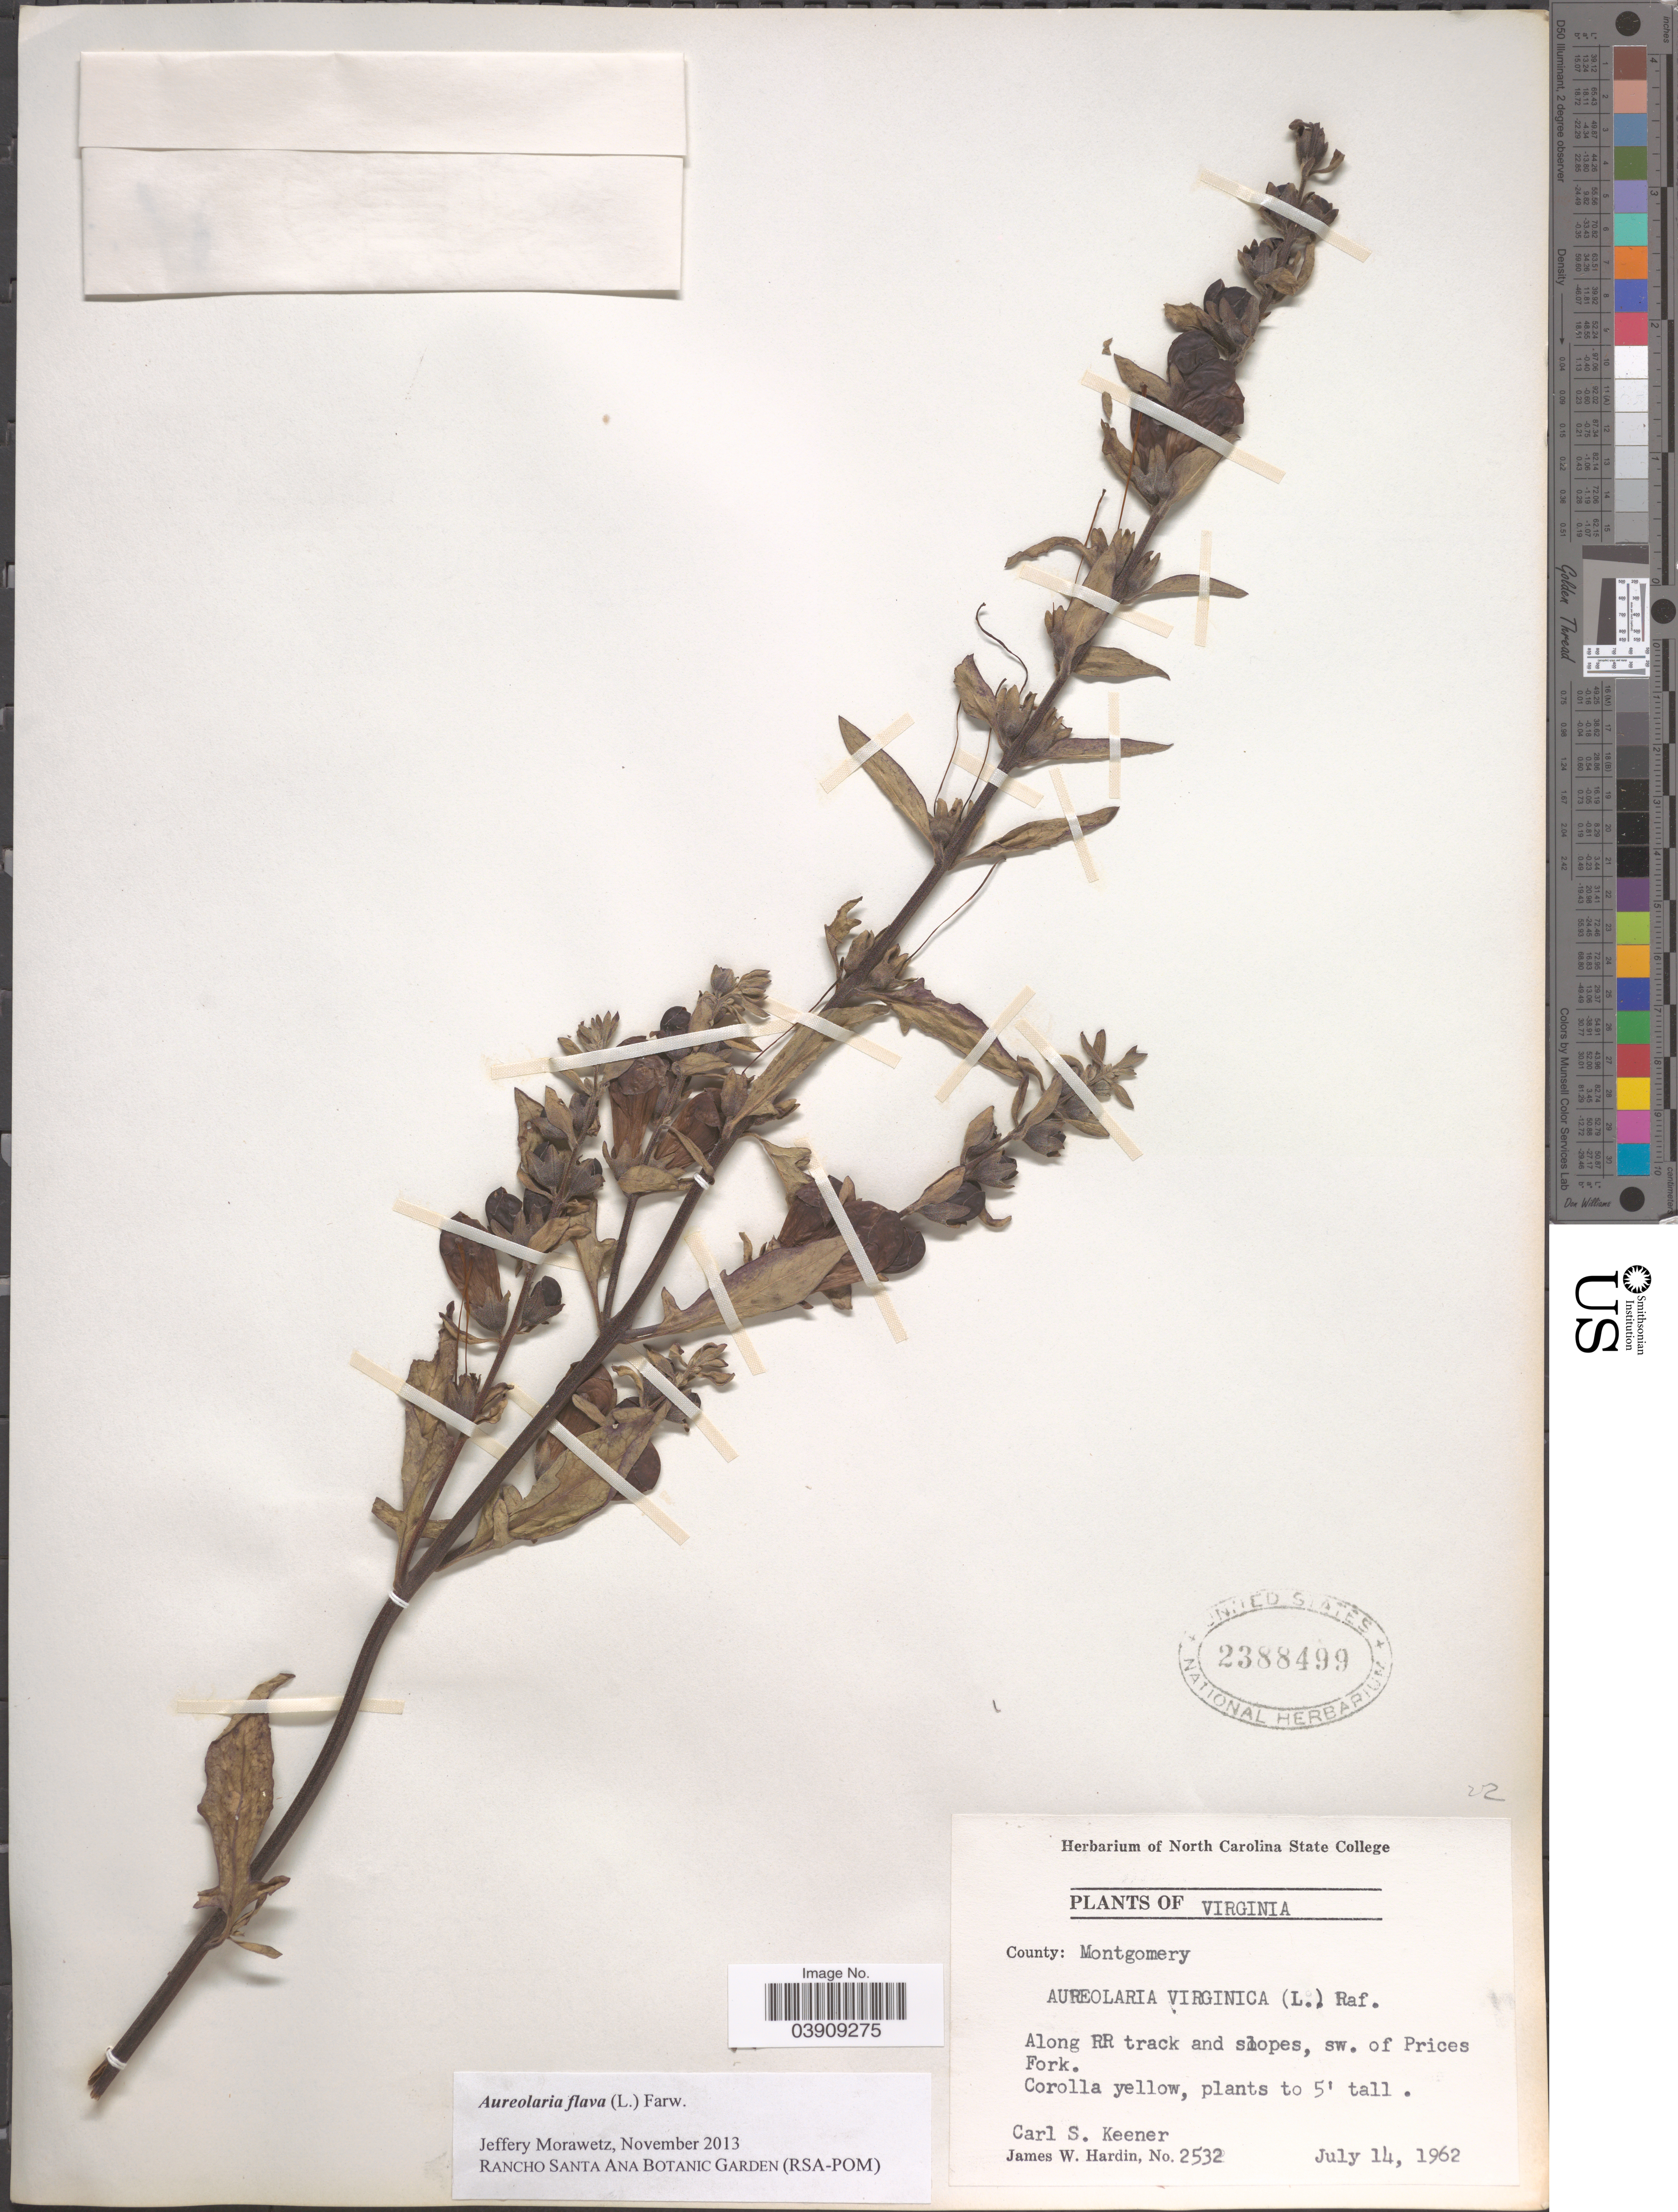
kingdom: Plantae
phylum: Tracheophyta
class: Magnoliopsida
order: Lamiales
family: Orobanchaceae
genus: Aureolaria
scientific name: Aureolaria flava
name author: (L.) Farw.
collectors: C. Keener & J. W. Hardin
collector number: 2532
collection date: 1962-07-14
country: United States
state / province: Virginia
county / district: Montgomery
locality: Along RR track and slopes, sw. of Prices Fork.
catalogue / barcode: US 2388499